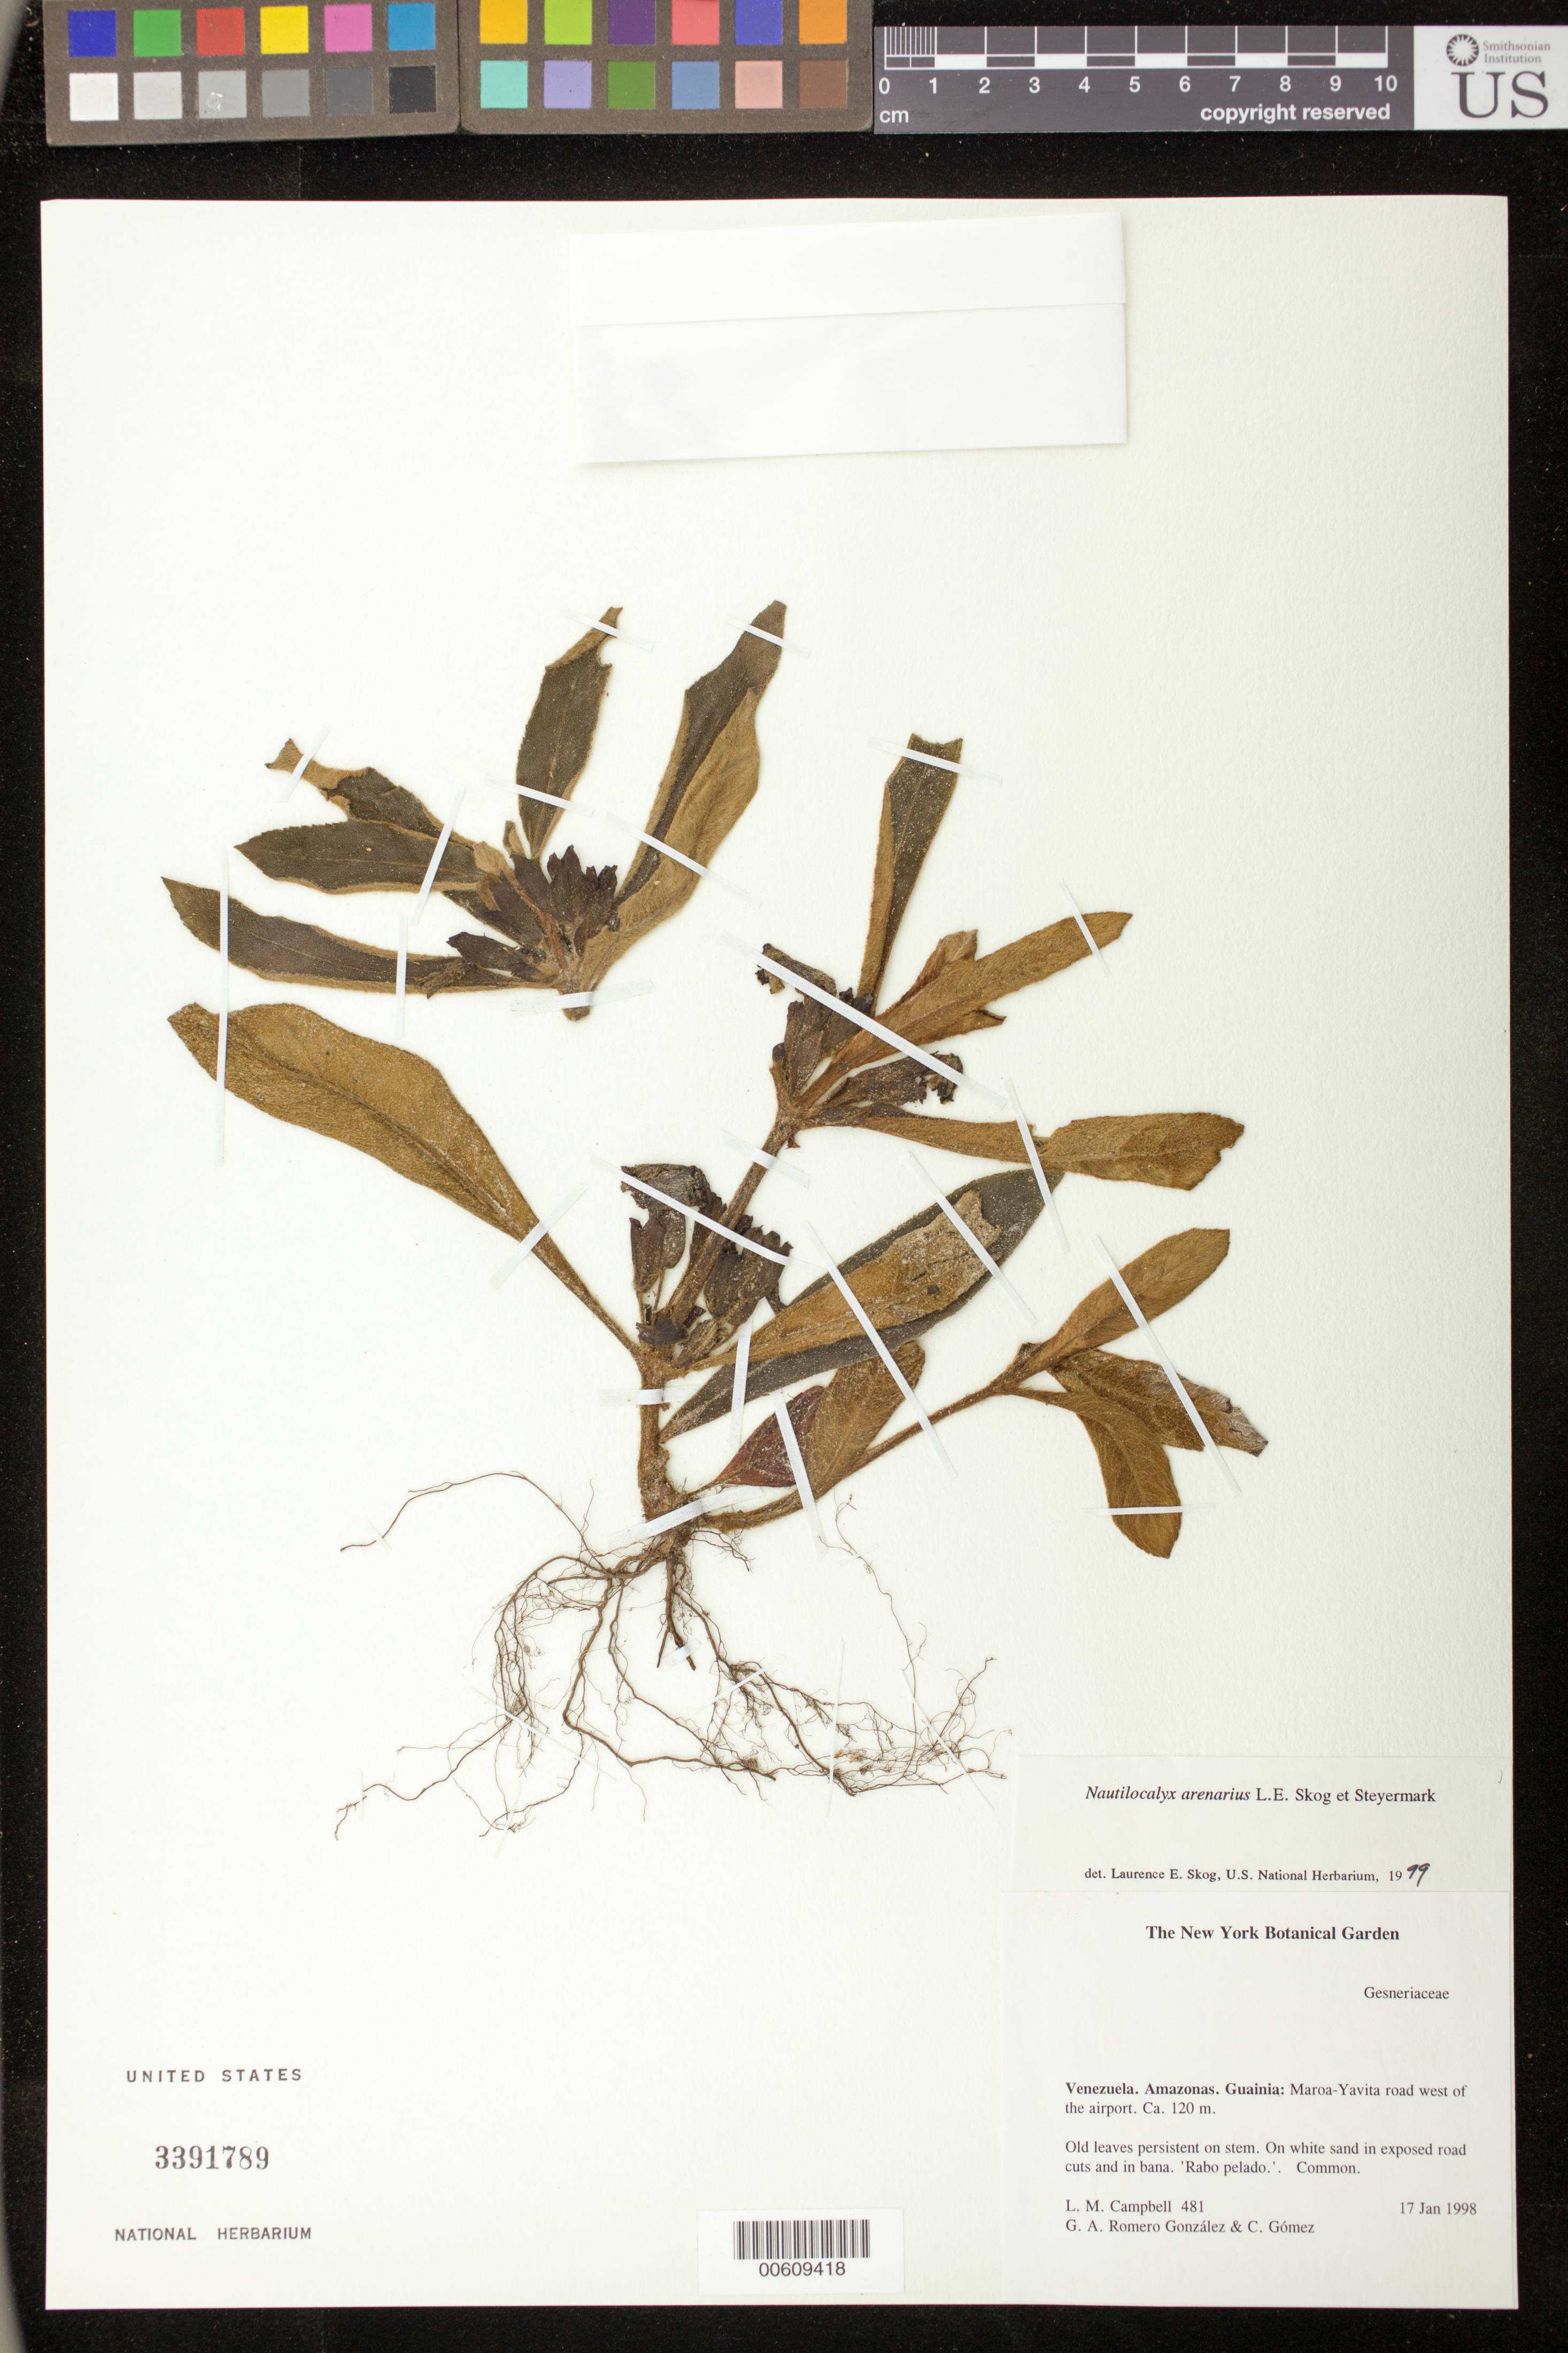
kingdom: Plantae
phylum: Tracheophyta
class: Magnoliopsida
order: Lamiales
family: Gesneriaceae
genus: Nautilocalyx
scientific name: Nautilocalyx arenarius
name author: L.E. Skog & Steyerm.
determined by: Clark, J. L., (SEL), The Marie Selby Botanical Garden (UNITED STATES)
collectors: L. M. Campbell, G. A. Romero & C. Gómez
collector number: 481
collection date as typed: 17 Jan 1998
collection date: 1998-01-17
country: Venezuela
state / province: Amazonas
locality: Guainia: Maroa-Yavita road W of the airport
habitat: On white sand in exposed road cuts and in bana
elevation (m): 120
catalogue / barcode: US 3391789